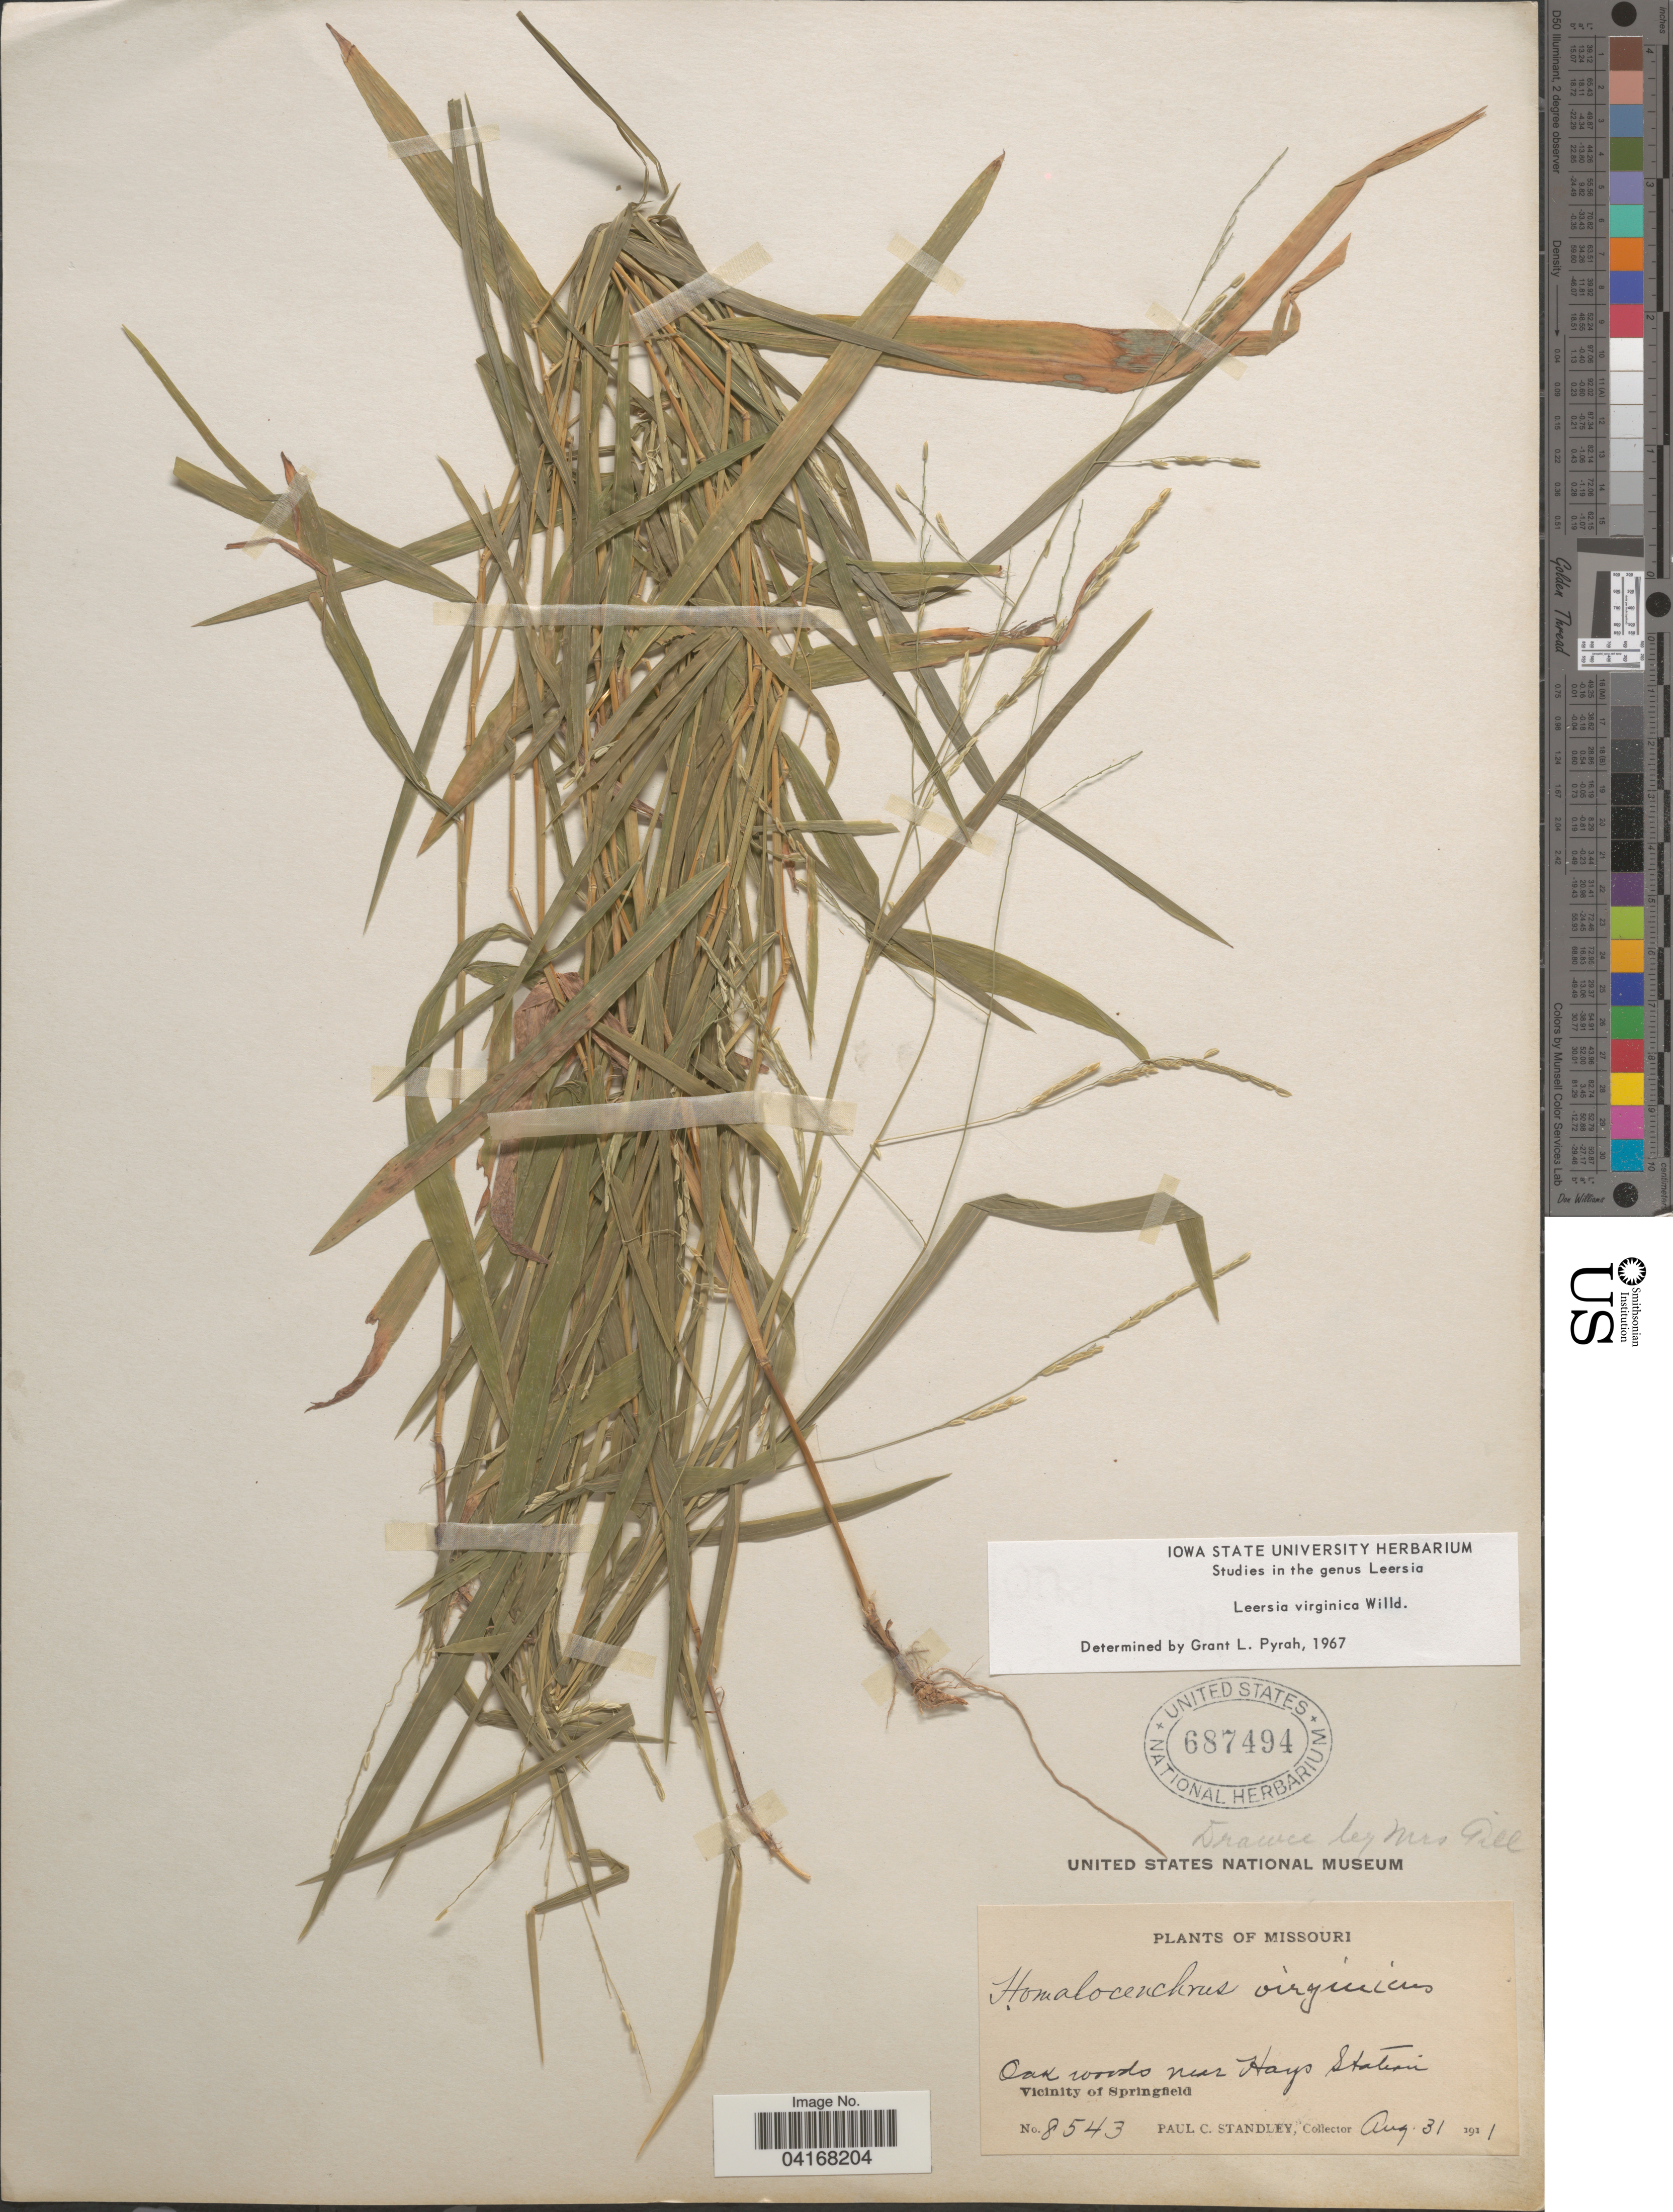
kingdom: Plantae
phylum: Tracheophyta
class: Liliopsida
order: Poales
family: Poaceae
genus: Leersia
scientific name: Leersia virginica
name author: Willd.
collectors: P. C. Standley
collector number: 8543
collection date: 1911-08-31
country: United States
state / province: Missouri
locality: Oak woods near Hays Station. Vicinity of Springfield.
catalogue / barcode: US 687494